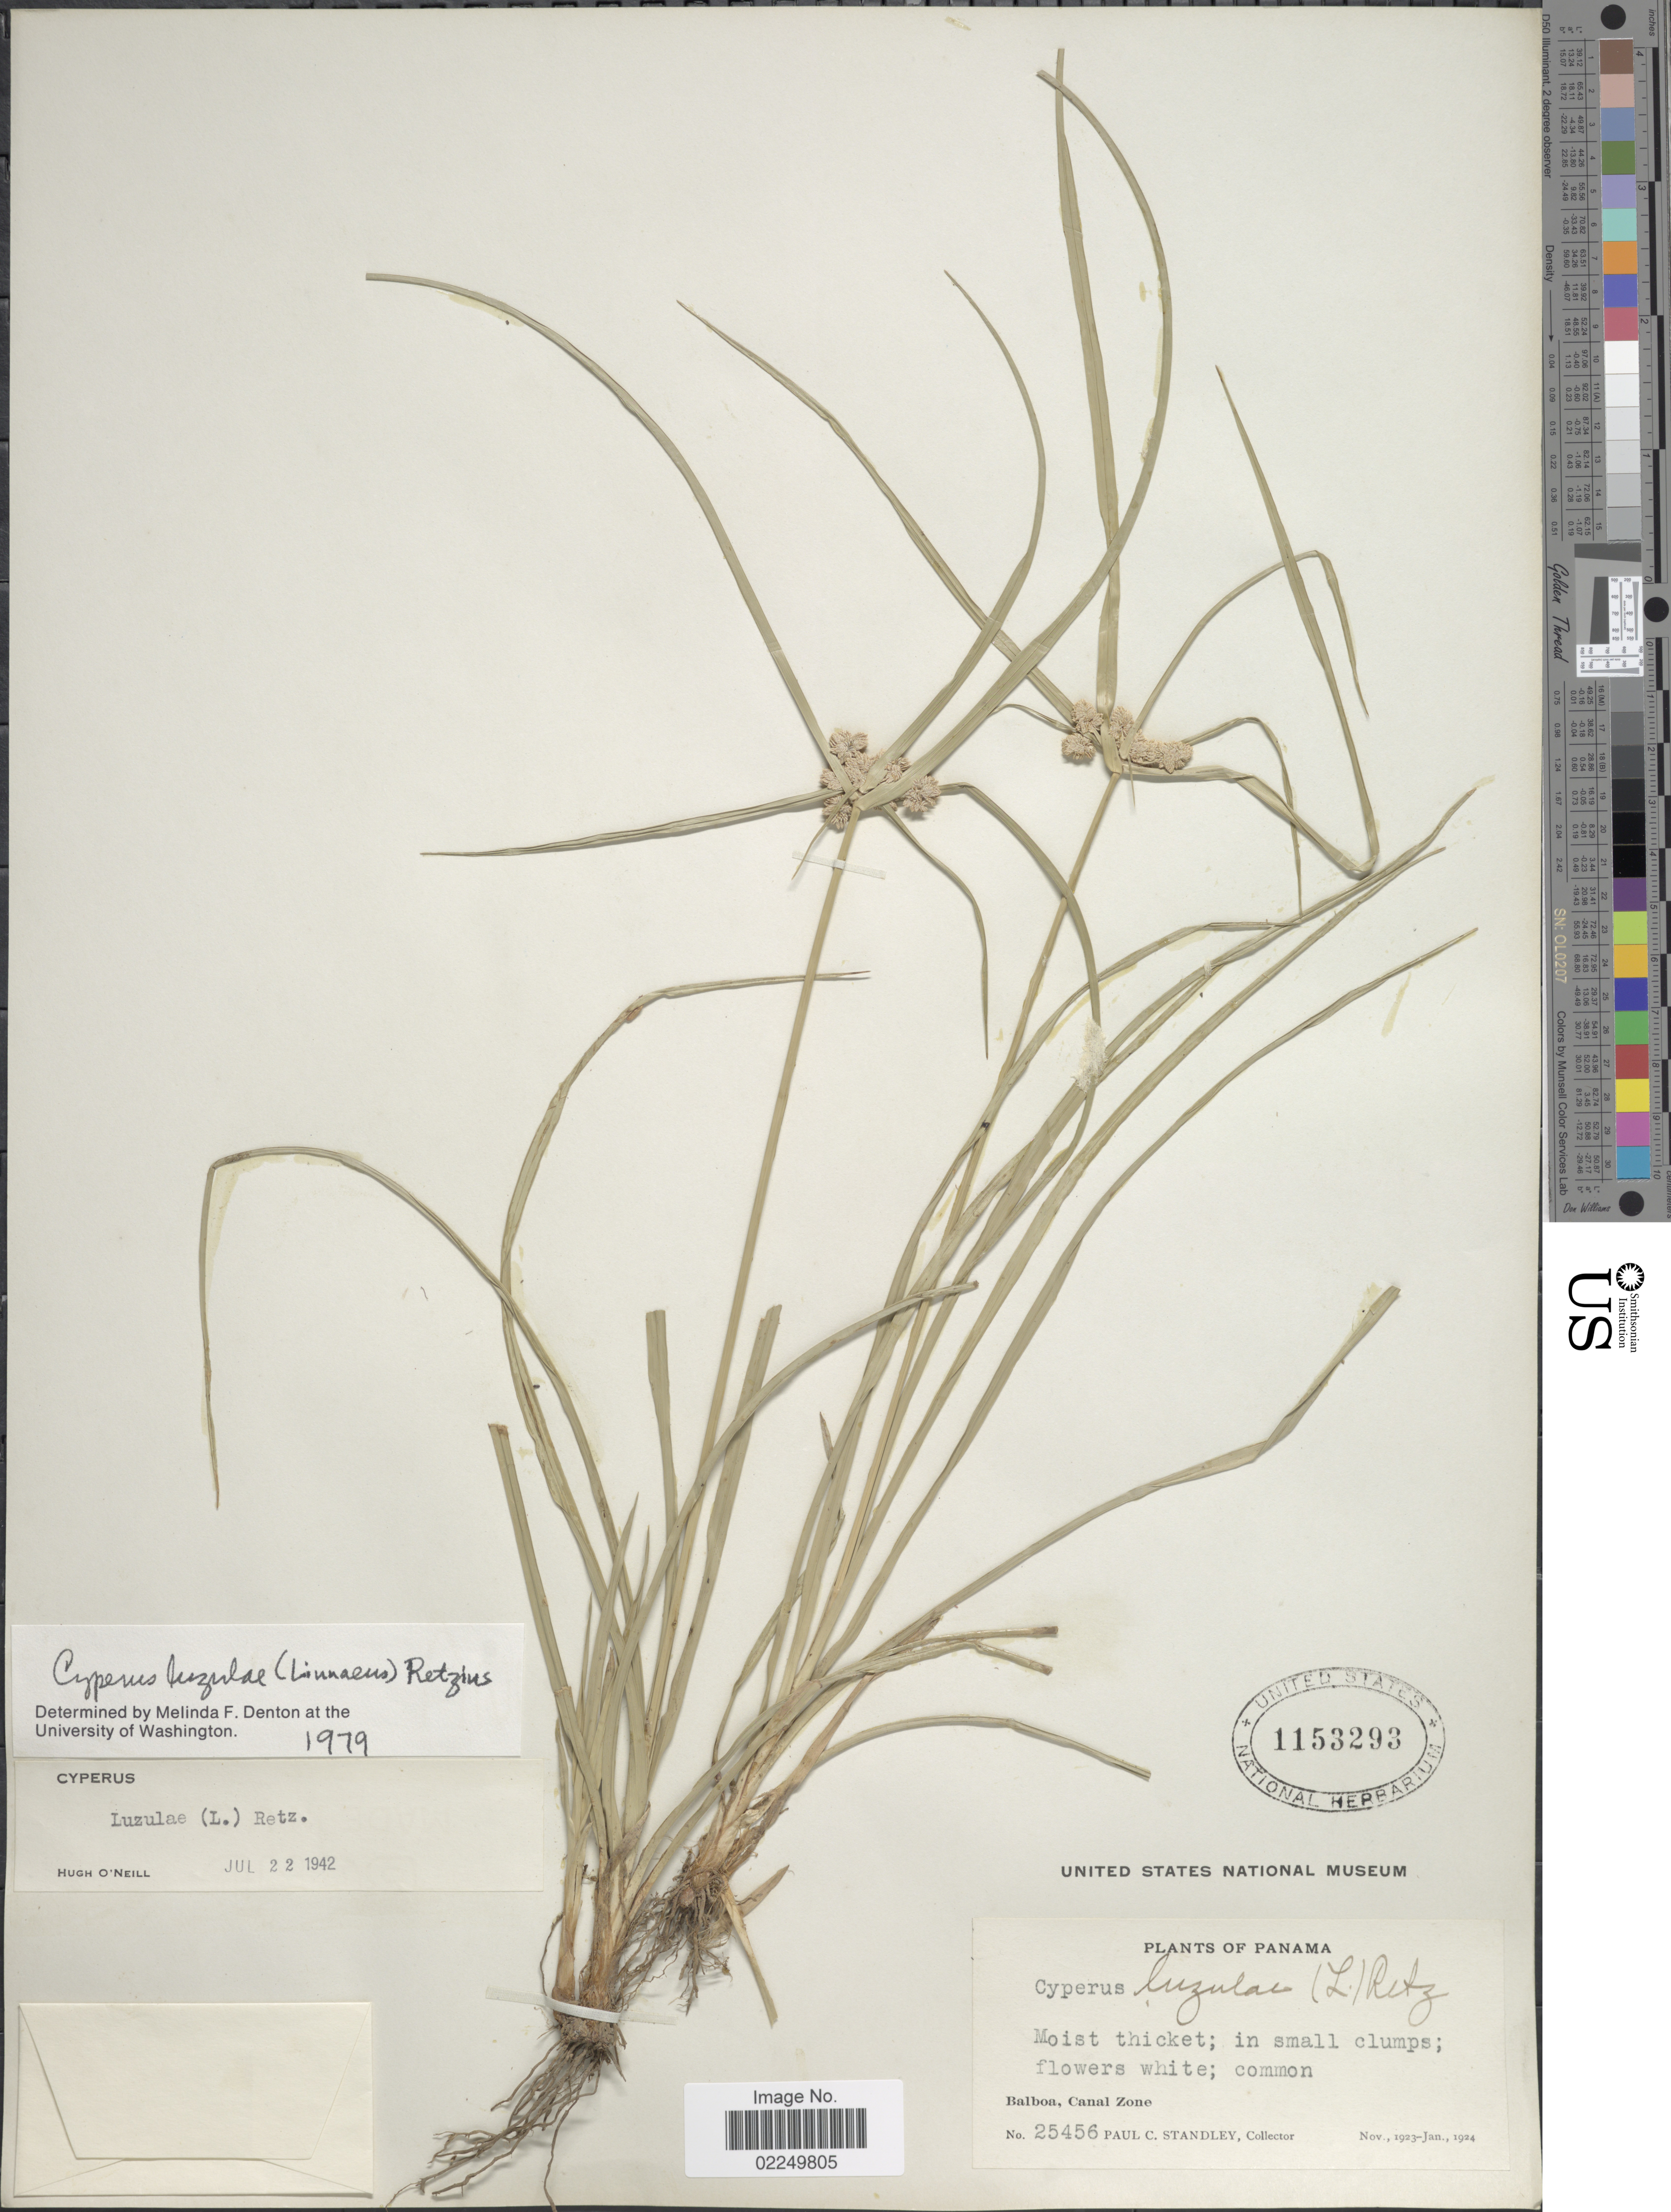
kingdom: Plantae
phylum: Tracheophyta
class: Liliopsida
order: Poales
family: Cyperaceae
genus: Cyperus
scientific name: Cyperus luzulae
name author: (L.) Rottb. ex Retz.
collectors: P. C. Standley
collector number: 25456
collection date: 1923-11/1924-01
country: Panama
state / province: Colón / Panamá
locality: Balboa, Canal Zone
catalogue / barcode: US 1153293